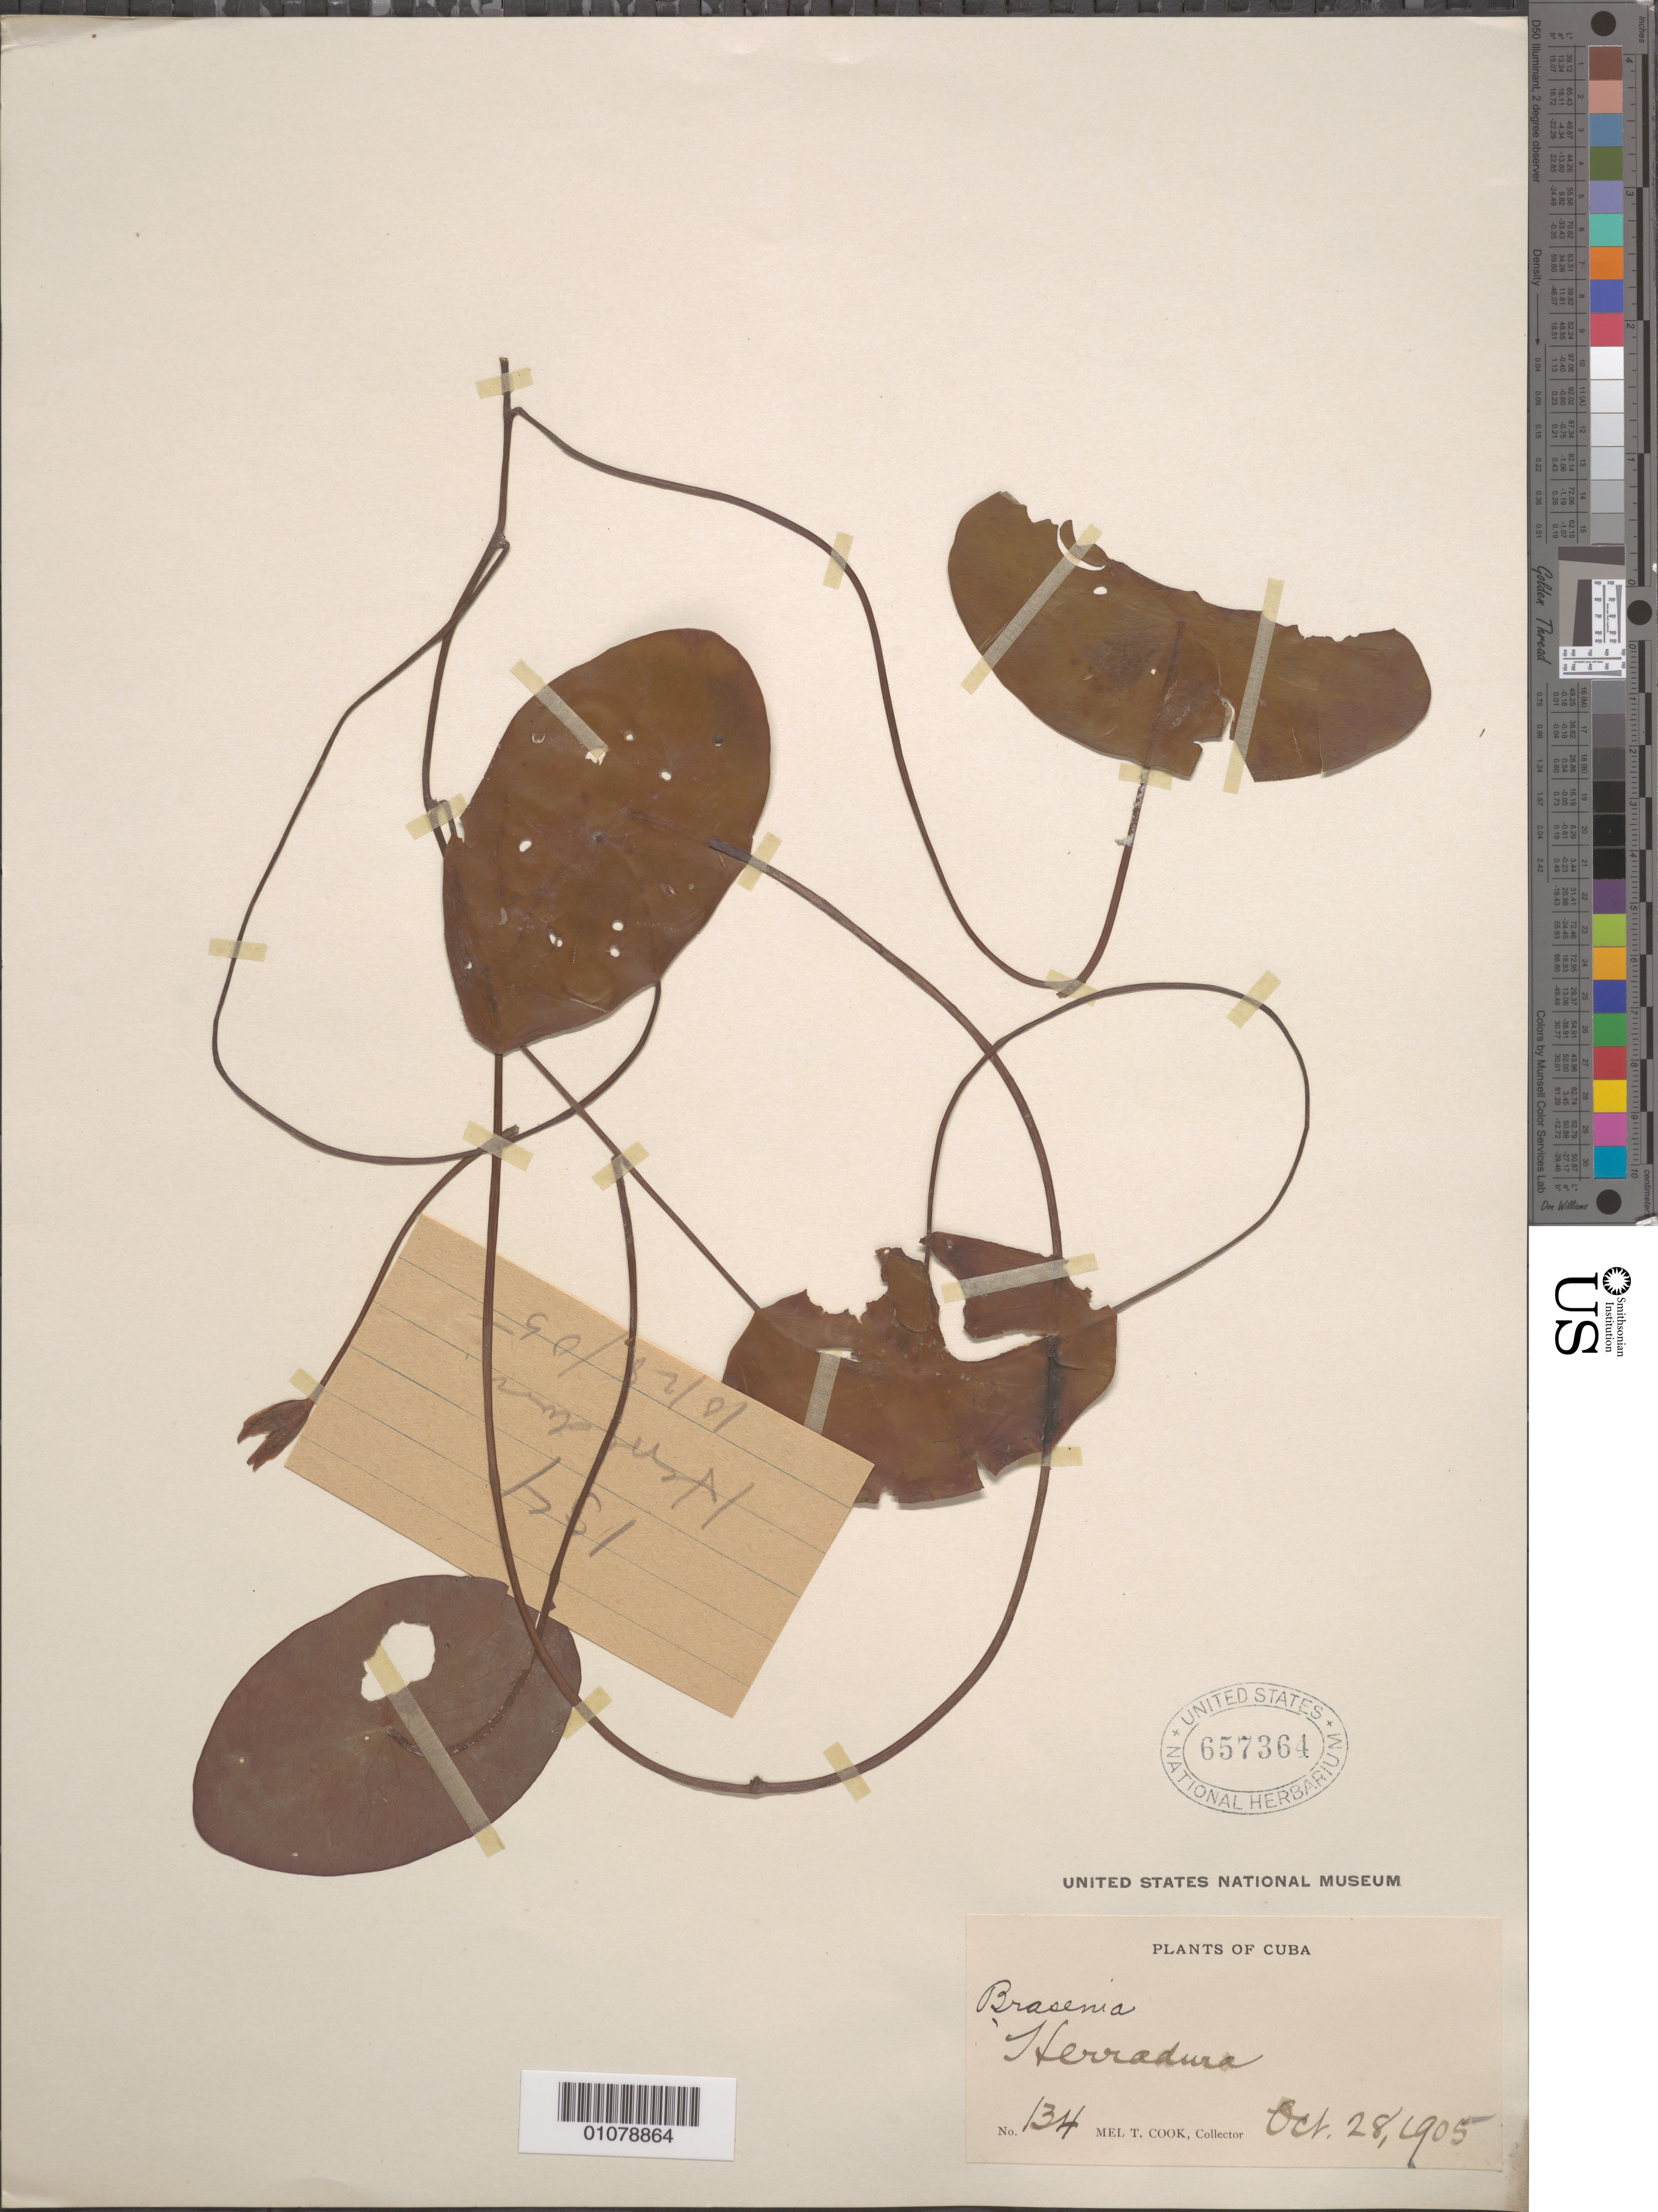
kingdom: Plantae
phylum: Tracheophyta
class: Magnoliopsida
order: Nymphaeales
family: Cabombaceae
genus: Brasenia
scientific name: Brasenia sp.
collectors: M. T. Cook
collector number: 134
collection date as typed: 28 Oct 1905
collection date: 1905-10-28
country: Cuba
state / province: Ciego de Ávila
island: Cuba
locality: Herradura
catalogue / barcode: US 657364